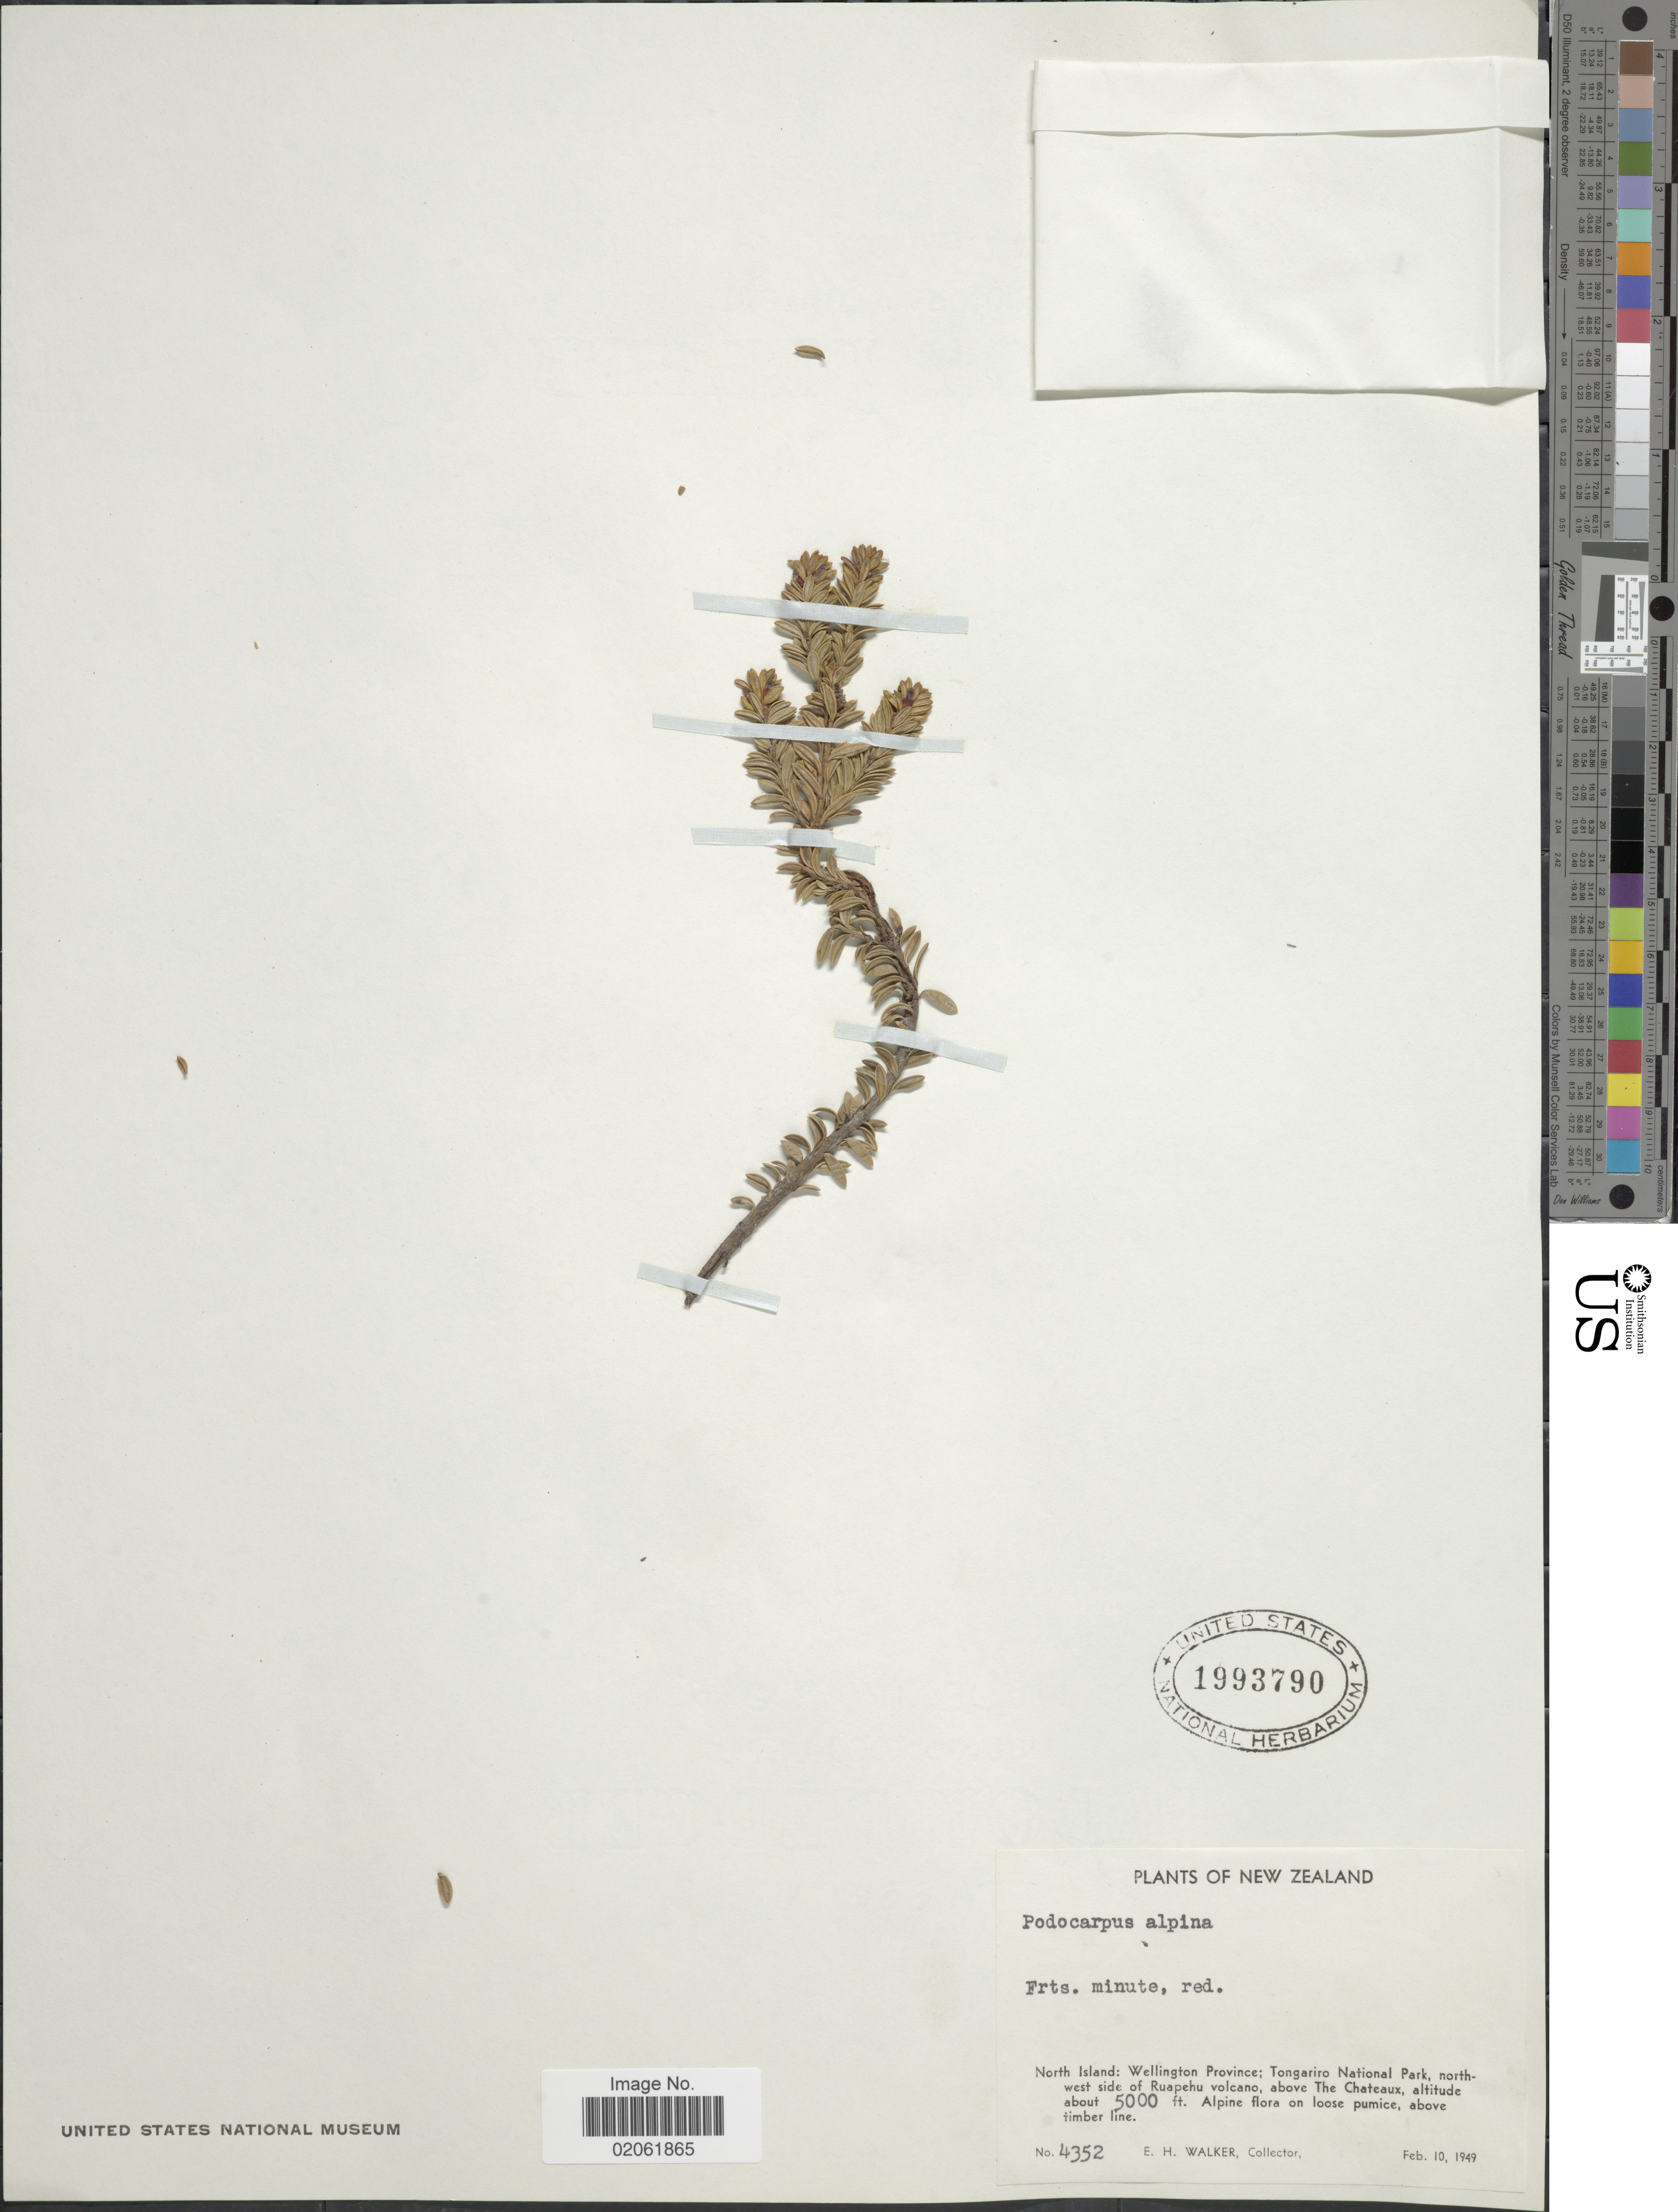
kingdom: Plantae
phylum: Tracheophyta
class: Pinopsida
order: Pinales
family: Podocarpaceae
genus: Podocarpus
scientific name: Podocarpus alpinus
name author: R. Br. ex Hook. f.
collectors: E. H. Walker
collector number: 4352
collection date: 1949-02-10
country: New Zealand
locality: North Island: Wellington Province: Tongariro National Park, North west side of Ruapehu volcano, above the Chateaux.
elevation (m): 1524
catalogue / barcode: US 1993790